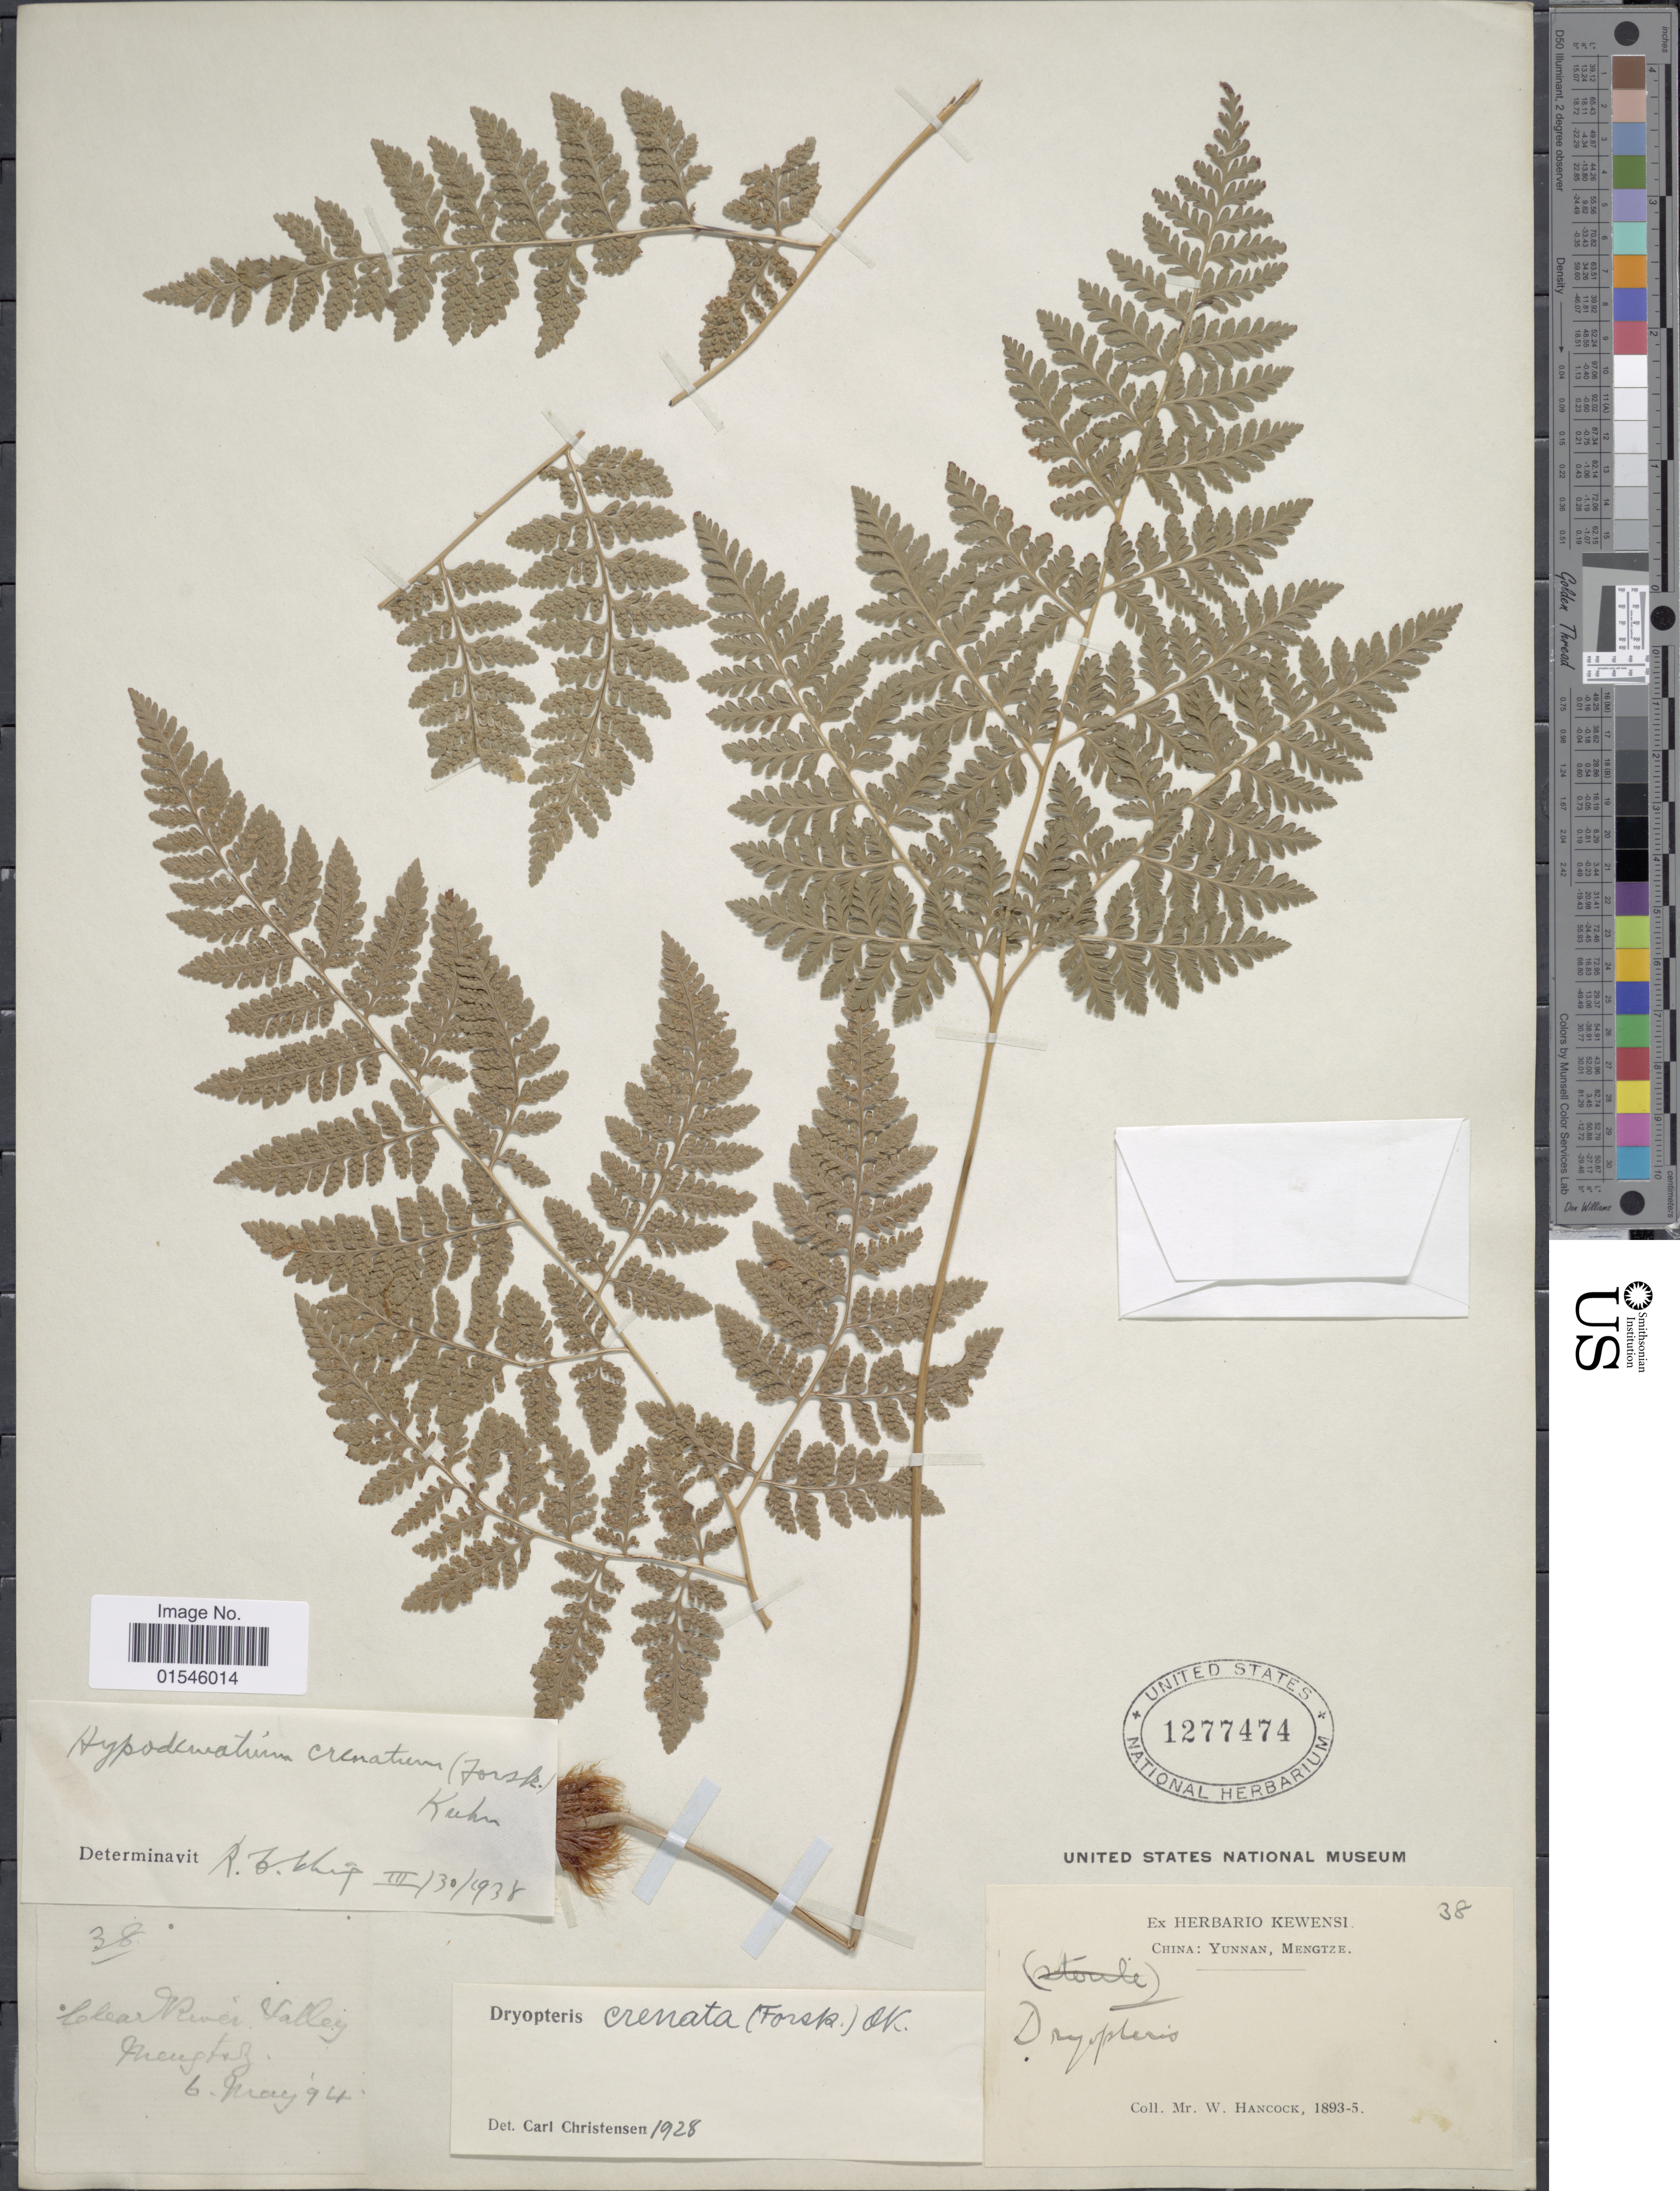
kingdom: Plantae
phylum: Tracheophyta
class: Polypodiopsida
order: Polypodiales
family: Hypodematiaceae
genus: Hypodematium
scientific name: Hypodematium crenatum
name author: (Forssk.) Kuhn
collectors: W. Hancock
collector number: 38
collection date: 1894-05-06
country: China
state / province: Yunnan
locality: Mengtze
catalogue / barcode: US 1277474